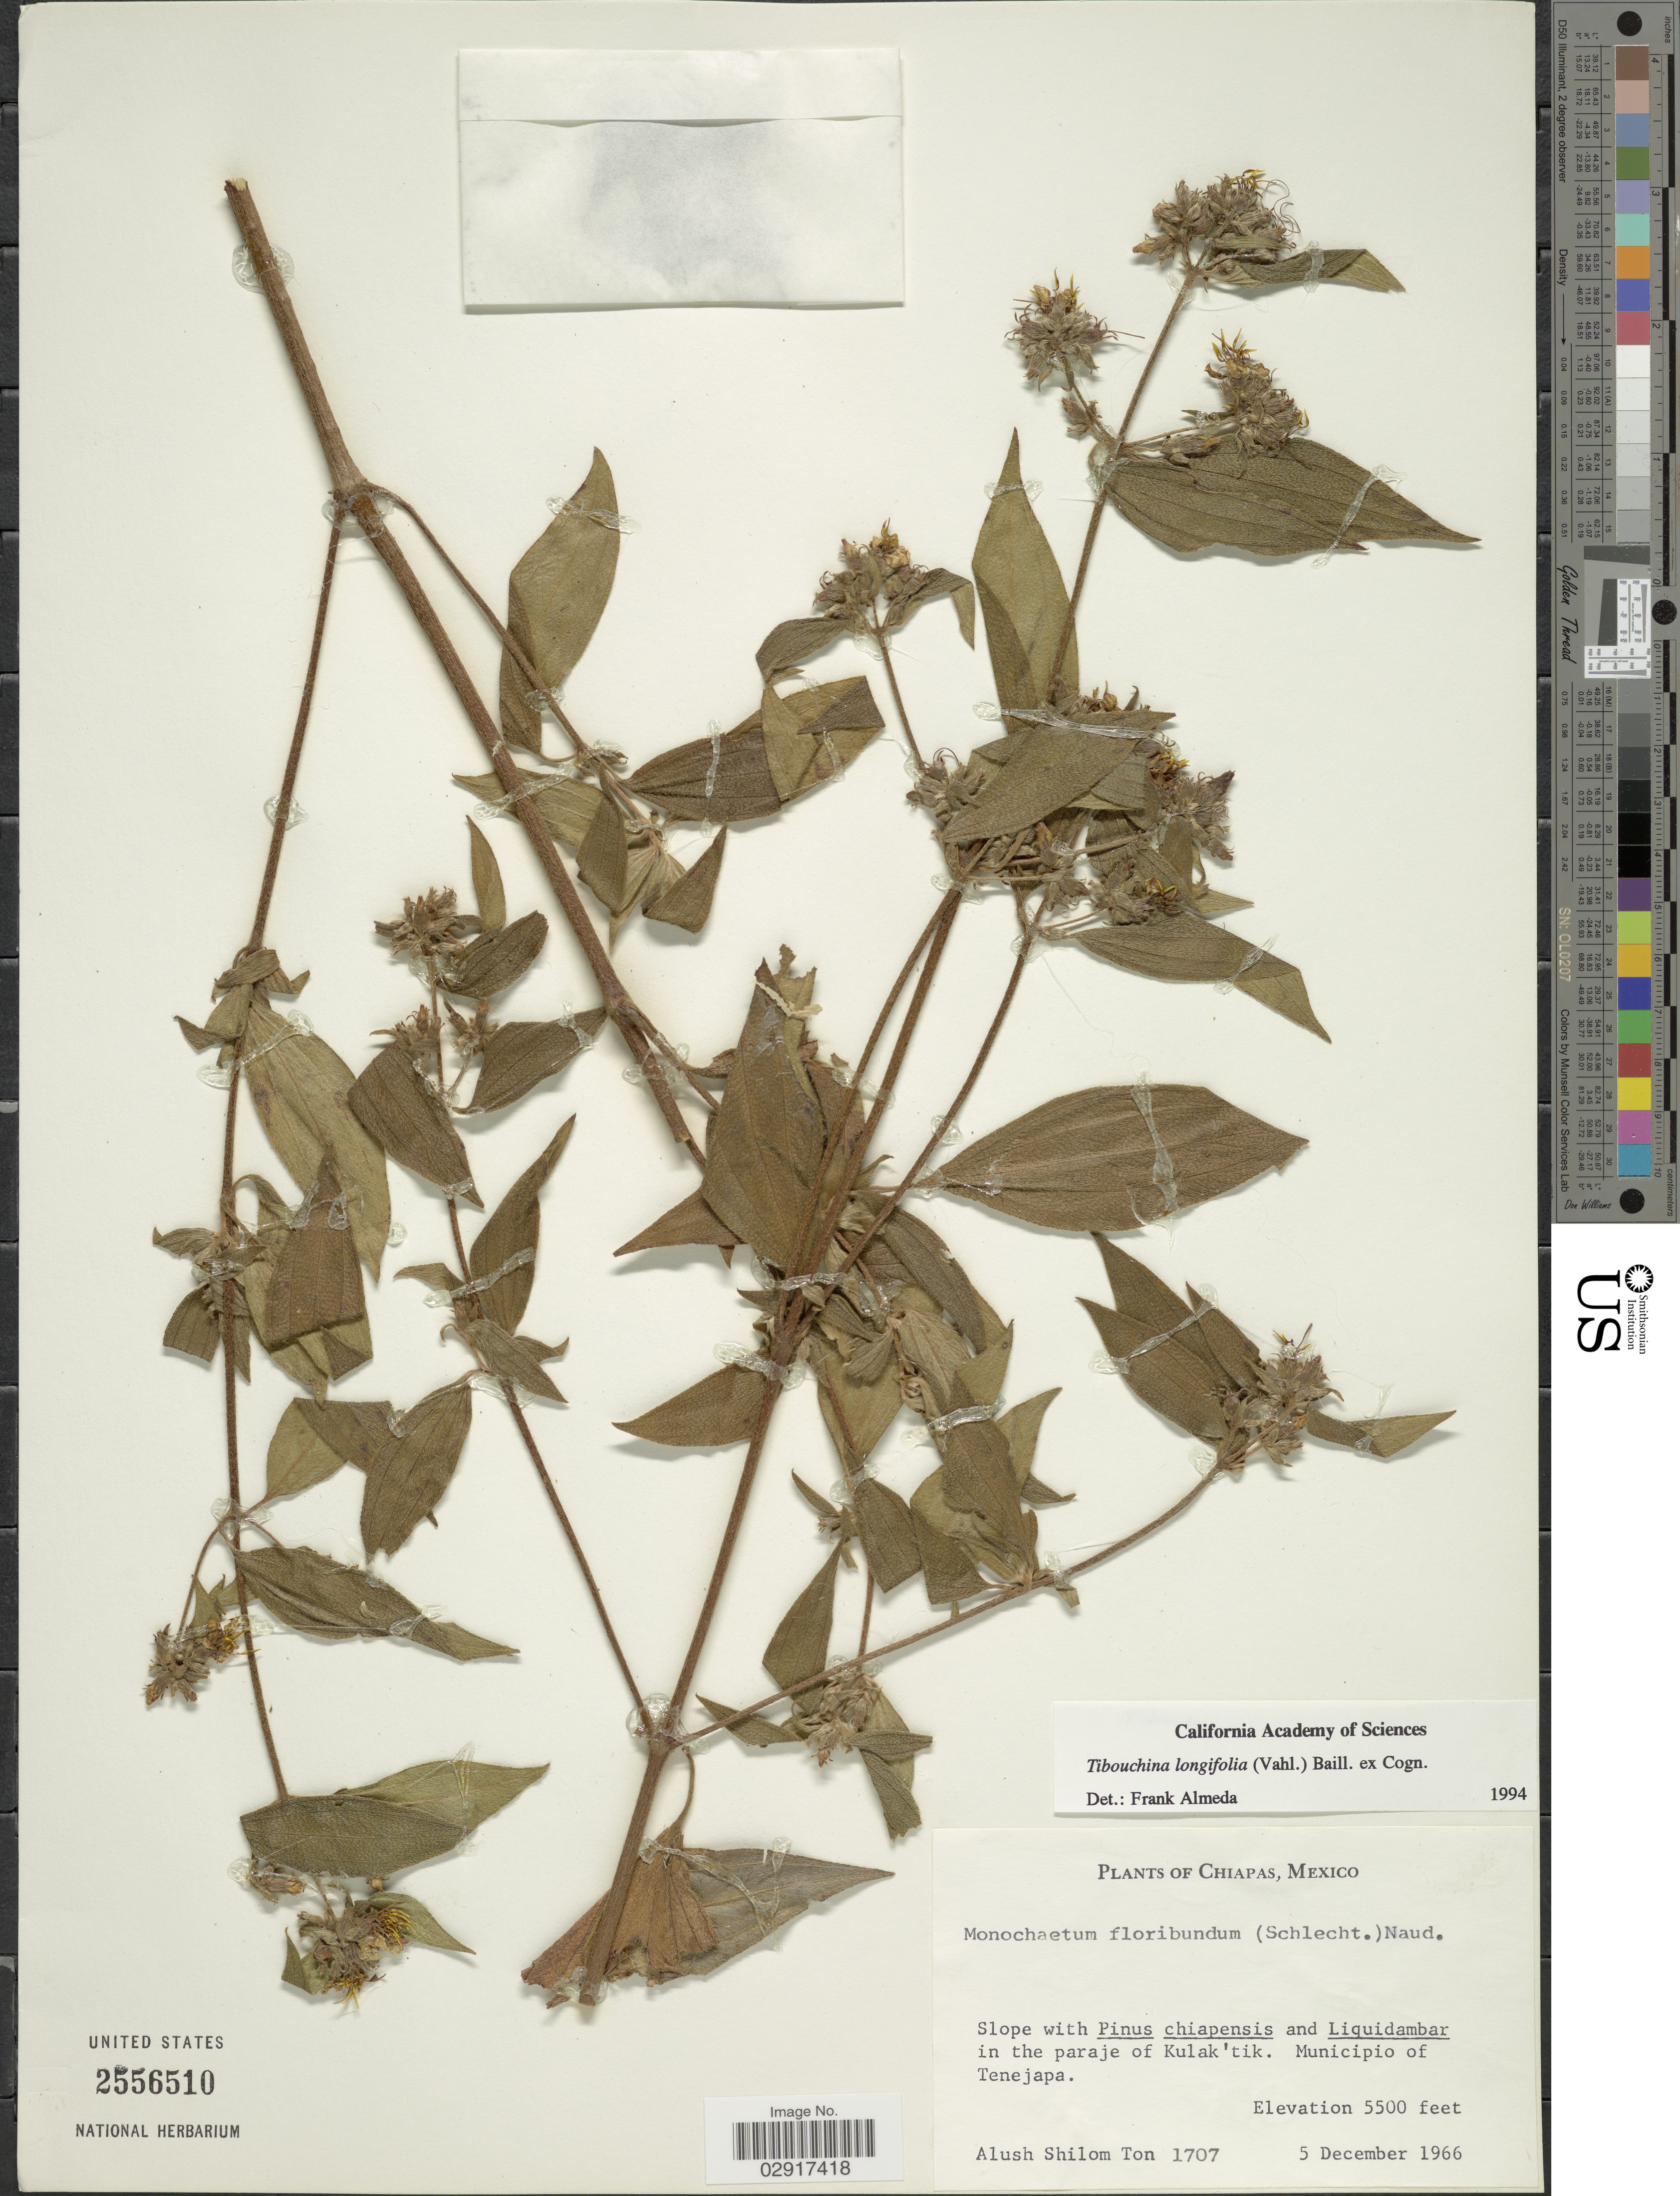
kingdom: Plantae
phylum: Tracheophyta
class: Magnoliopsida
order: Myrtales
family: Melastomataceae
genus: Chaetogastra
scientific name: Chaetogastra longifolia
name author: (Vahl) DC.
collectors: A. S. Ton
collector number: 1707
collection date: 1966-12-05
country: Mexico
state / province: Chiapas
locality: In the paraje of Kulak ' tik. Municipio of Tenejapa.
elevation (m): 1676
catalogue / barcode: US 2556510